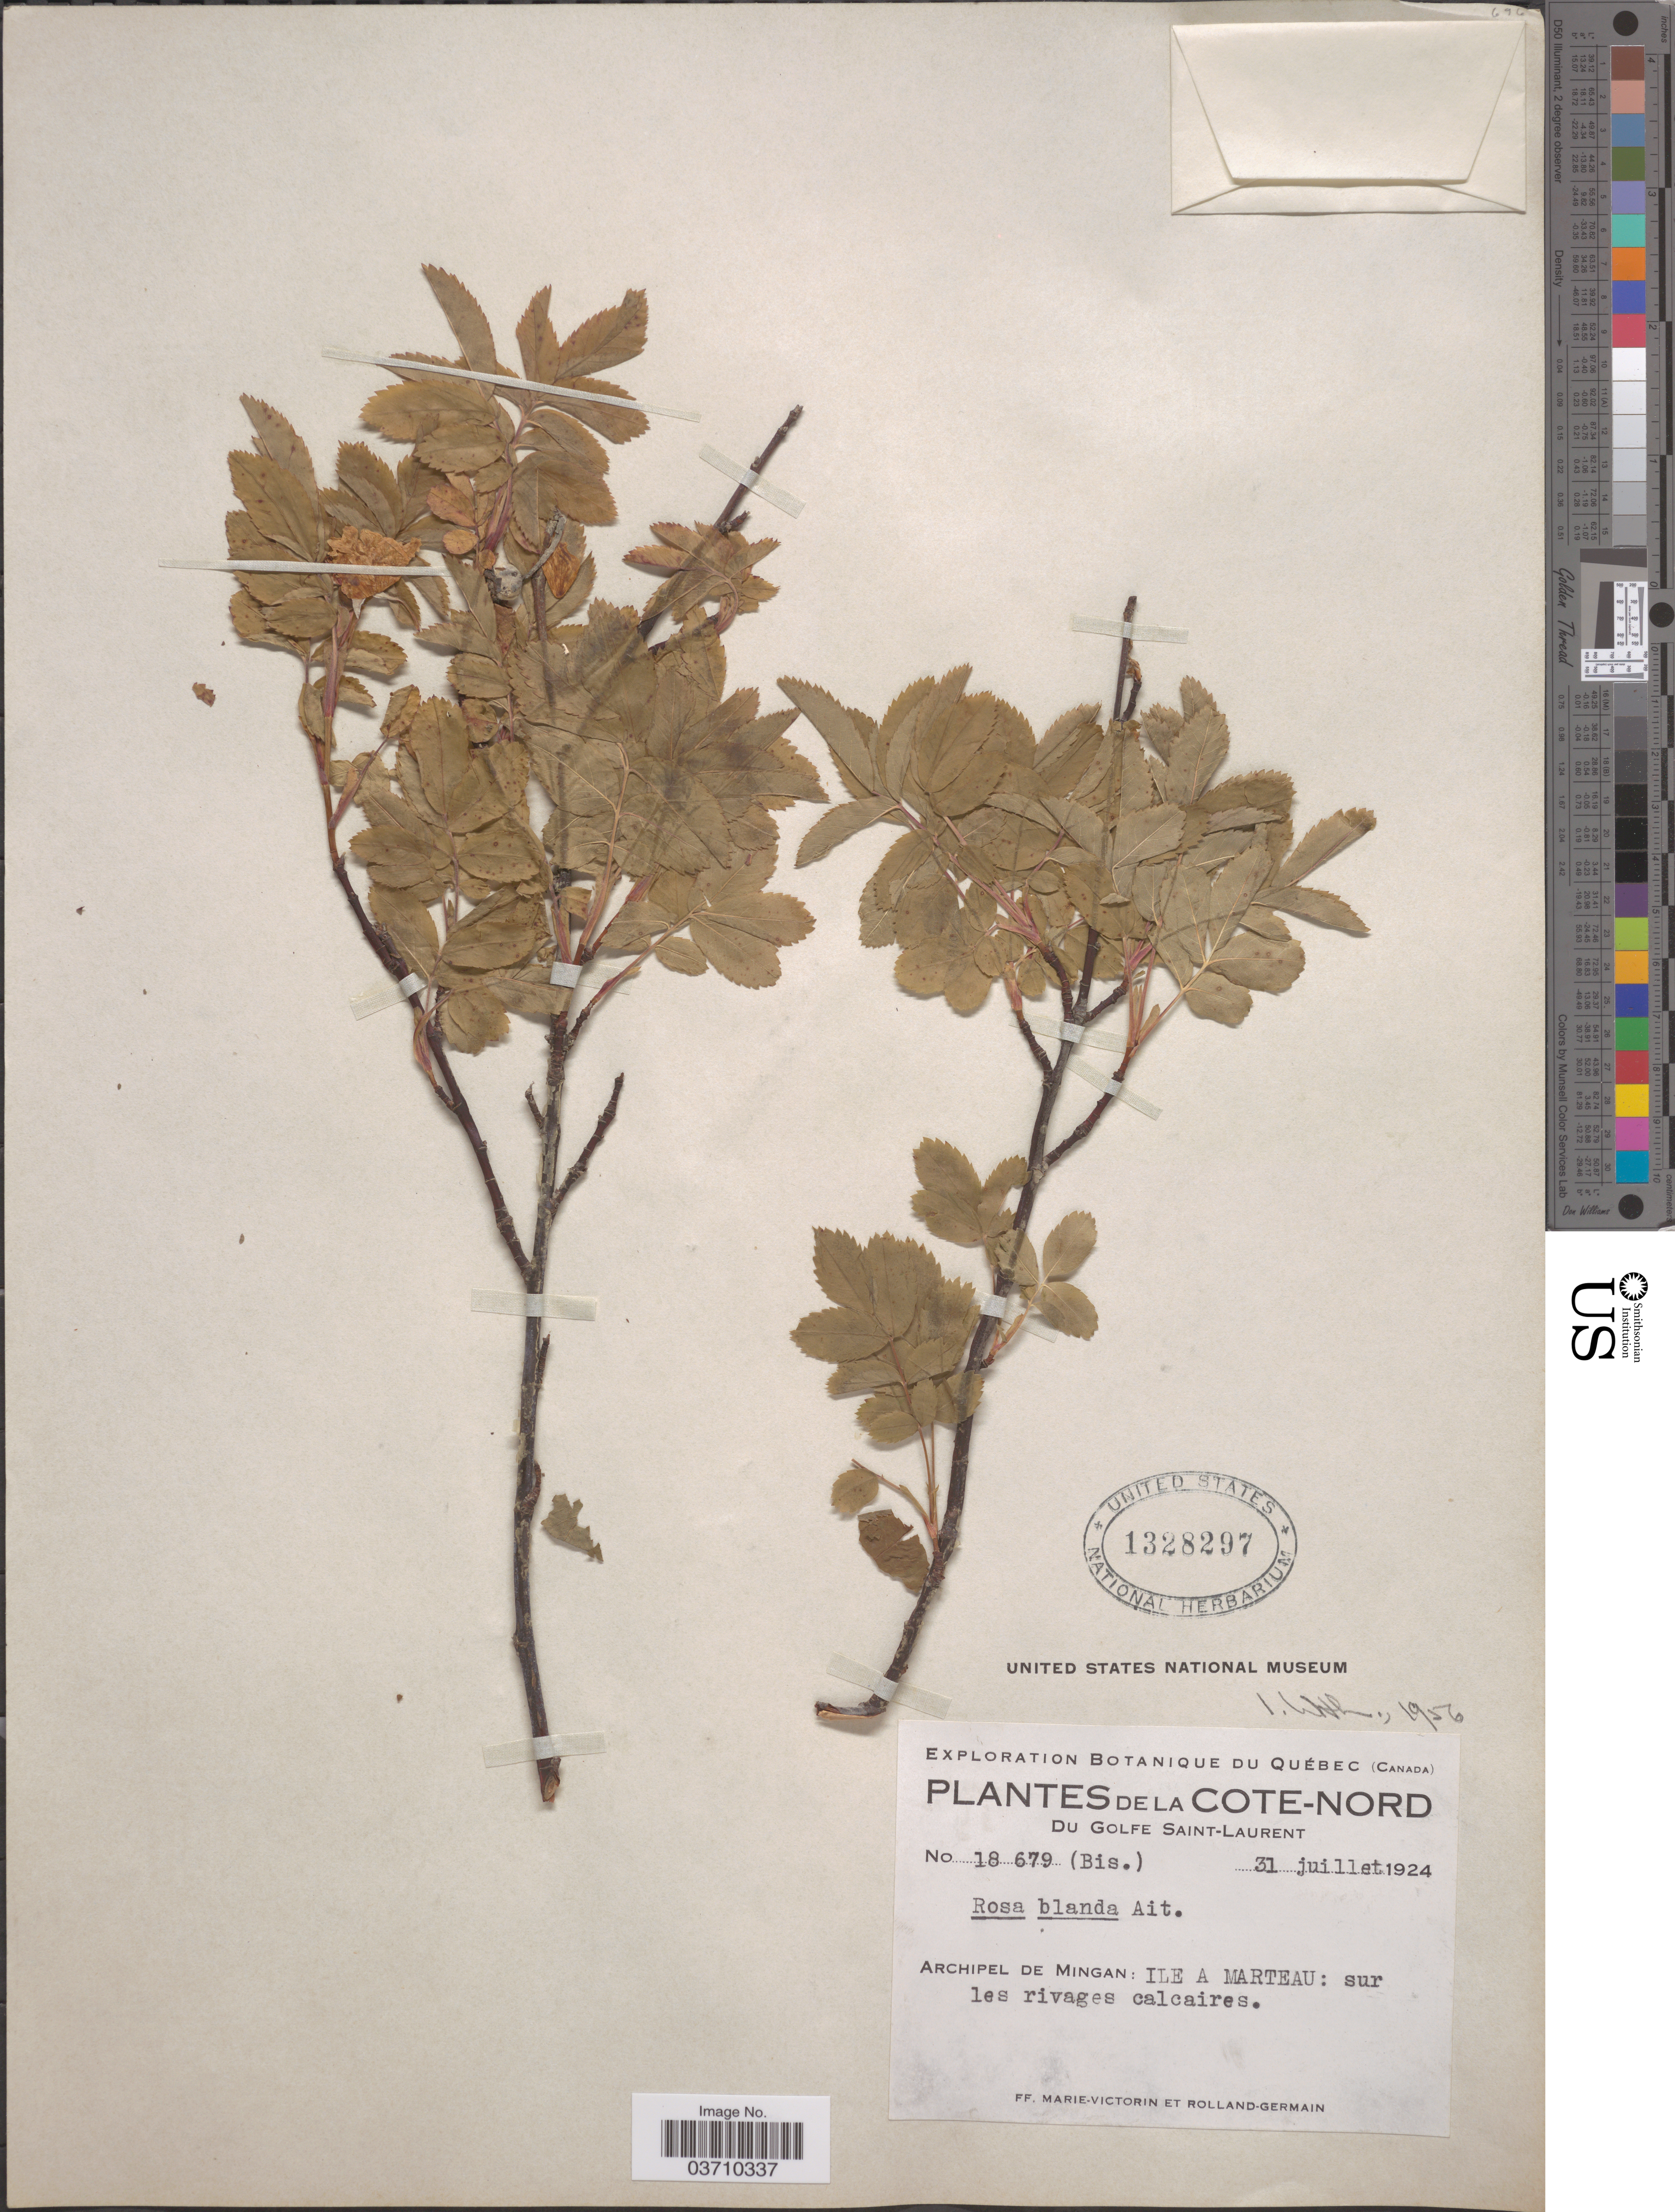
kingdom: Plantae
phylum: Tracheophyta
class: Magnoliopsida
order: Rosales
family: Rosaceae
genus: Rosa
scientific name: Rosa blanda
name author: Aiton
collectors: F. Marie-Victorin & Rolland-Germain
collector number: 18679(Bis.)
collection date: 1924-07-31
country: Canada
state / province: Quebec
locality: Cote-Nord. Du Golfe Saint-Laurent. Archipel de Mingan: Ile a Marteau.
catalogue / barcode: US 1328297